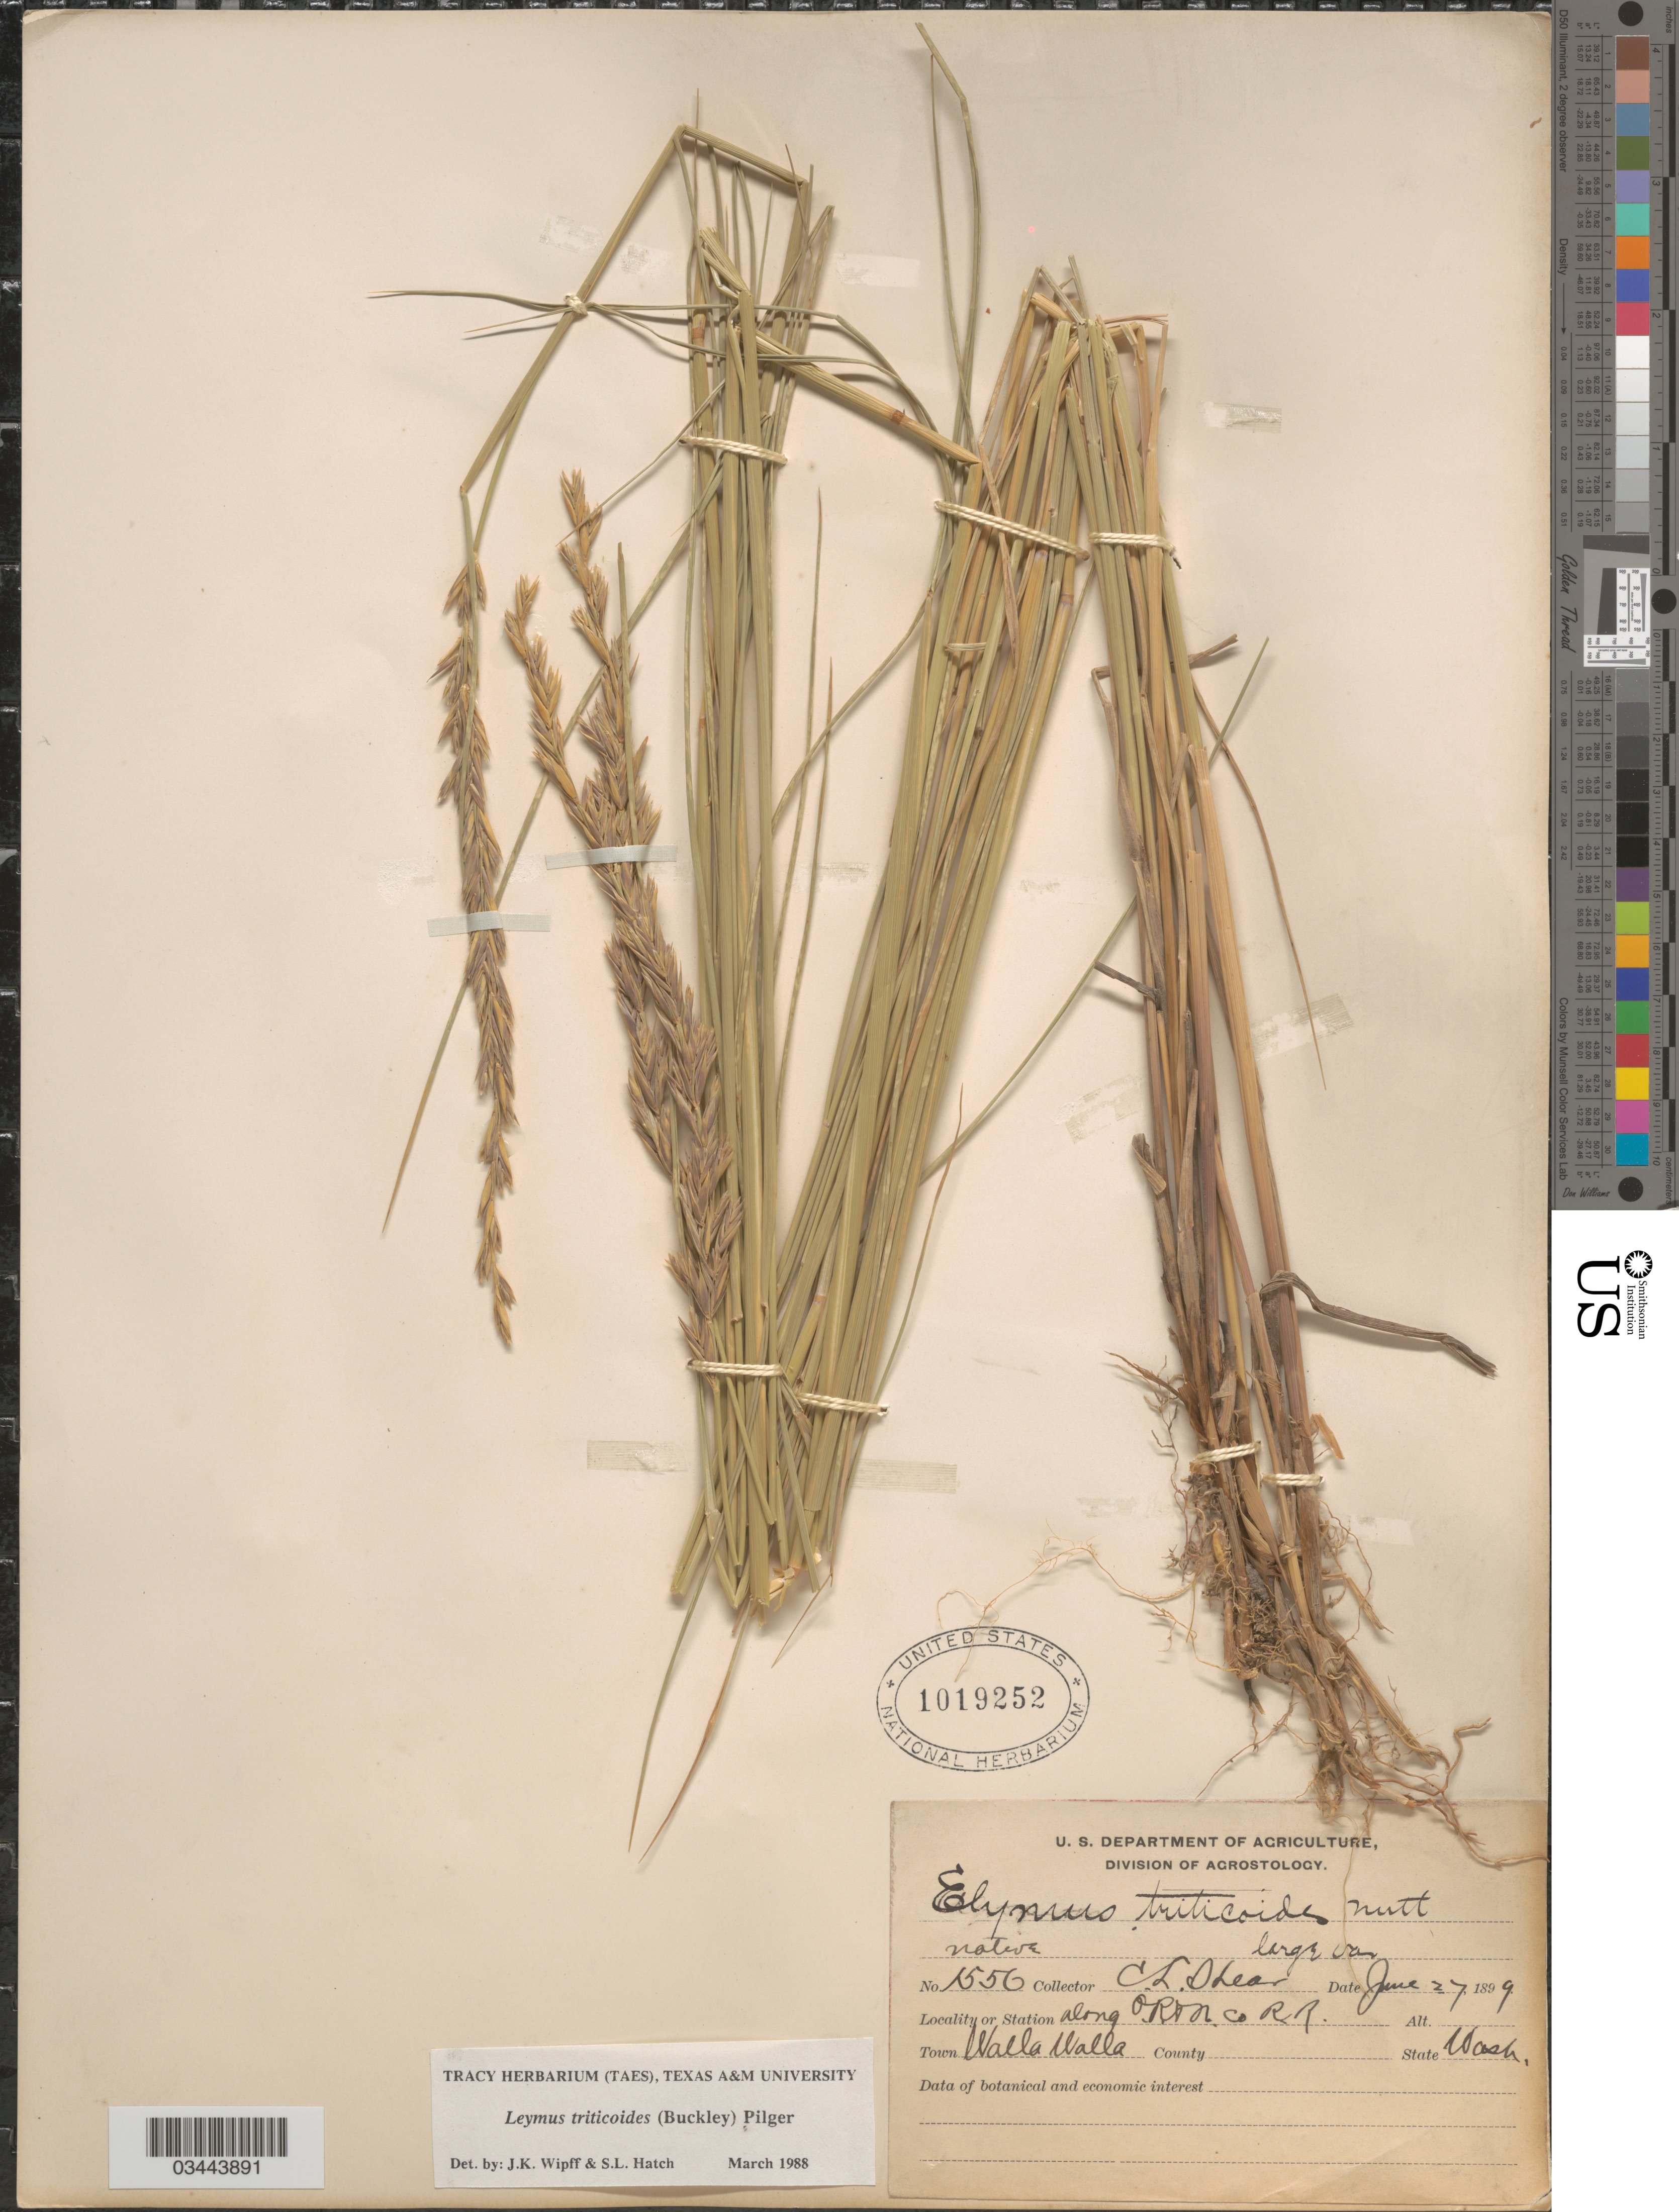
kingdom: Plantae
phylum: Tracheophyta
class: Liliopsida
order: Poales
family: Poaceae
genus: Leymus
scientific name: Leymus triticoides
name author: (Buckley) Pilg.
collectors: C. L. Shear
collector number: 1556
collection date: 1899-06-27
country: United States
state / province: Washington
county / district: Walla Walla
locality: Along O.R. & N. Co R.R. Town Walla Walla.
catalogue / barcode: US 1019252